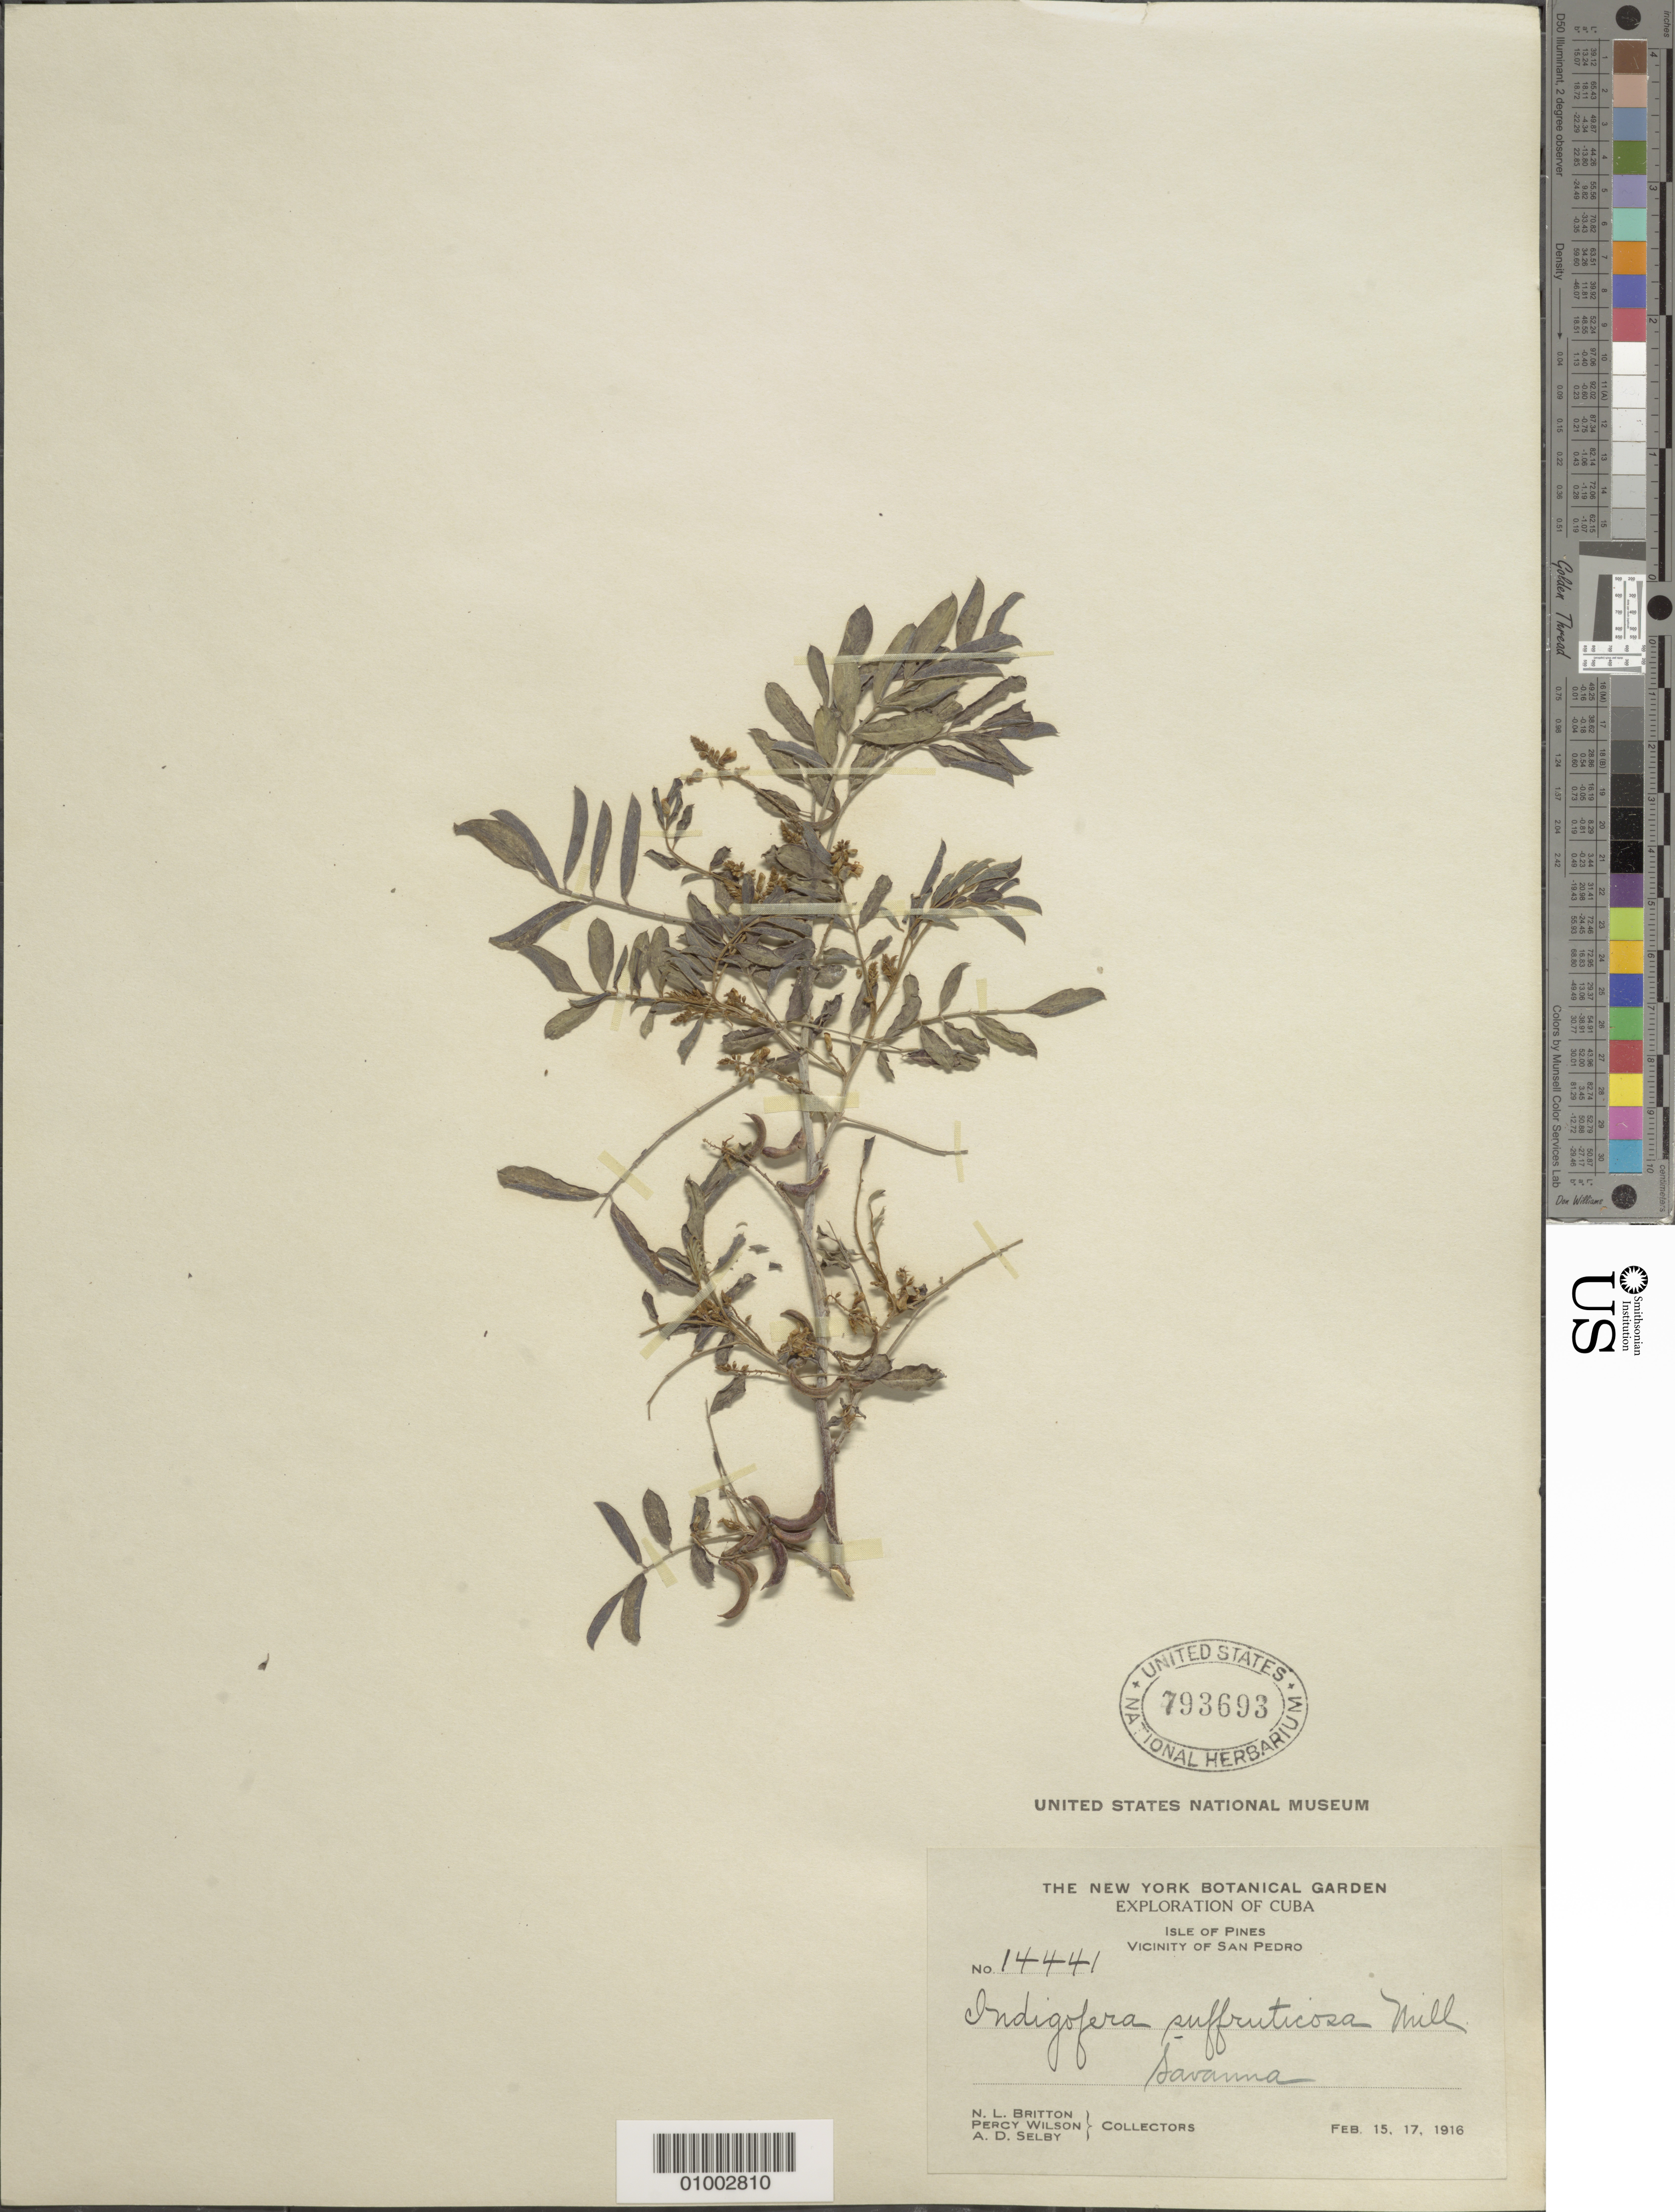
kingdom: Plantae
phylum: Tracheophyta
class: Magnoliopsida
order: Fabales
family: Fabaceae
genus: Indigofera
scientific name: Indigofera suffruticosa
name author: Mill.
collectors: N. Britton, P. Wilson & A. Shelby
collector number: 14441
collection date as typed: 15 Feb 1916 to 17 Feb 1916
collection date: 1916-02-15/1916-02-17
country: Cuba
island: Isla de la Juventud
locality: Savanna, Isle of Pines, Vicinity of San Pedro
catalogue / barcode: US 793693